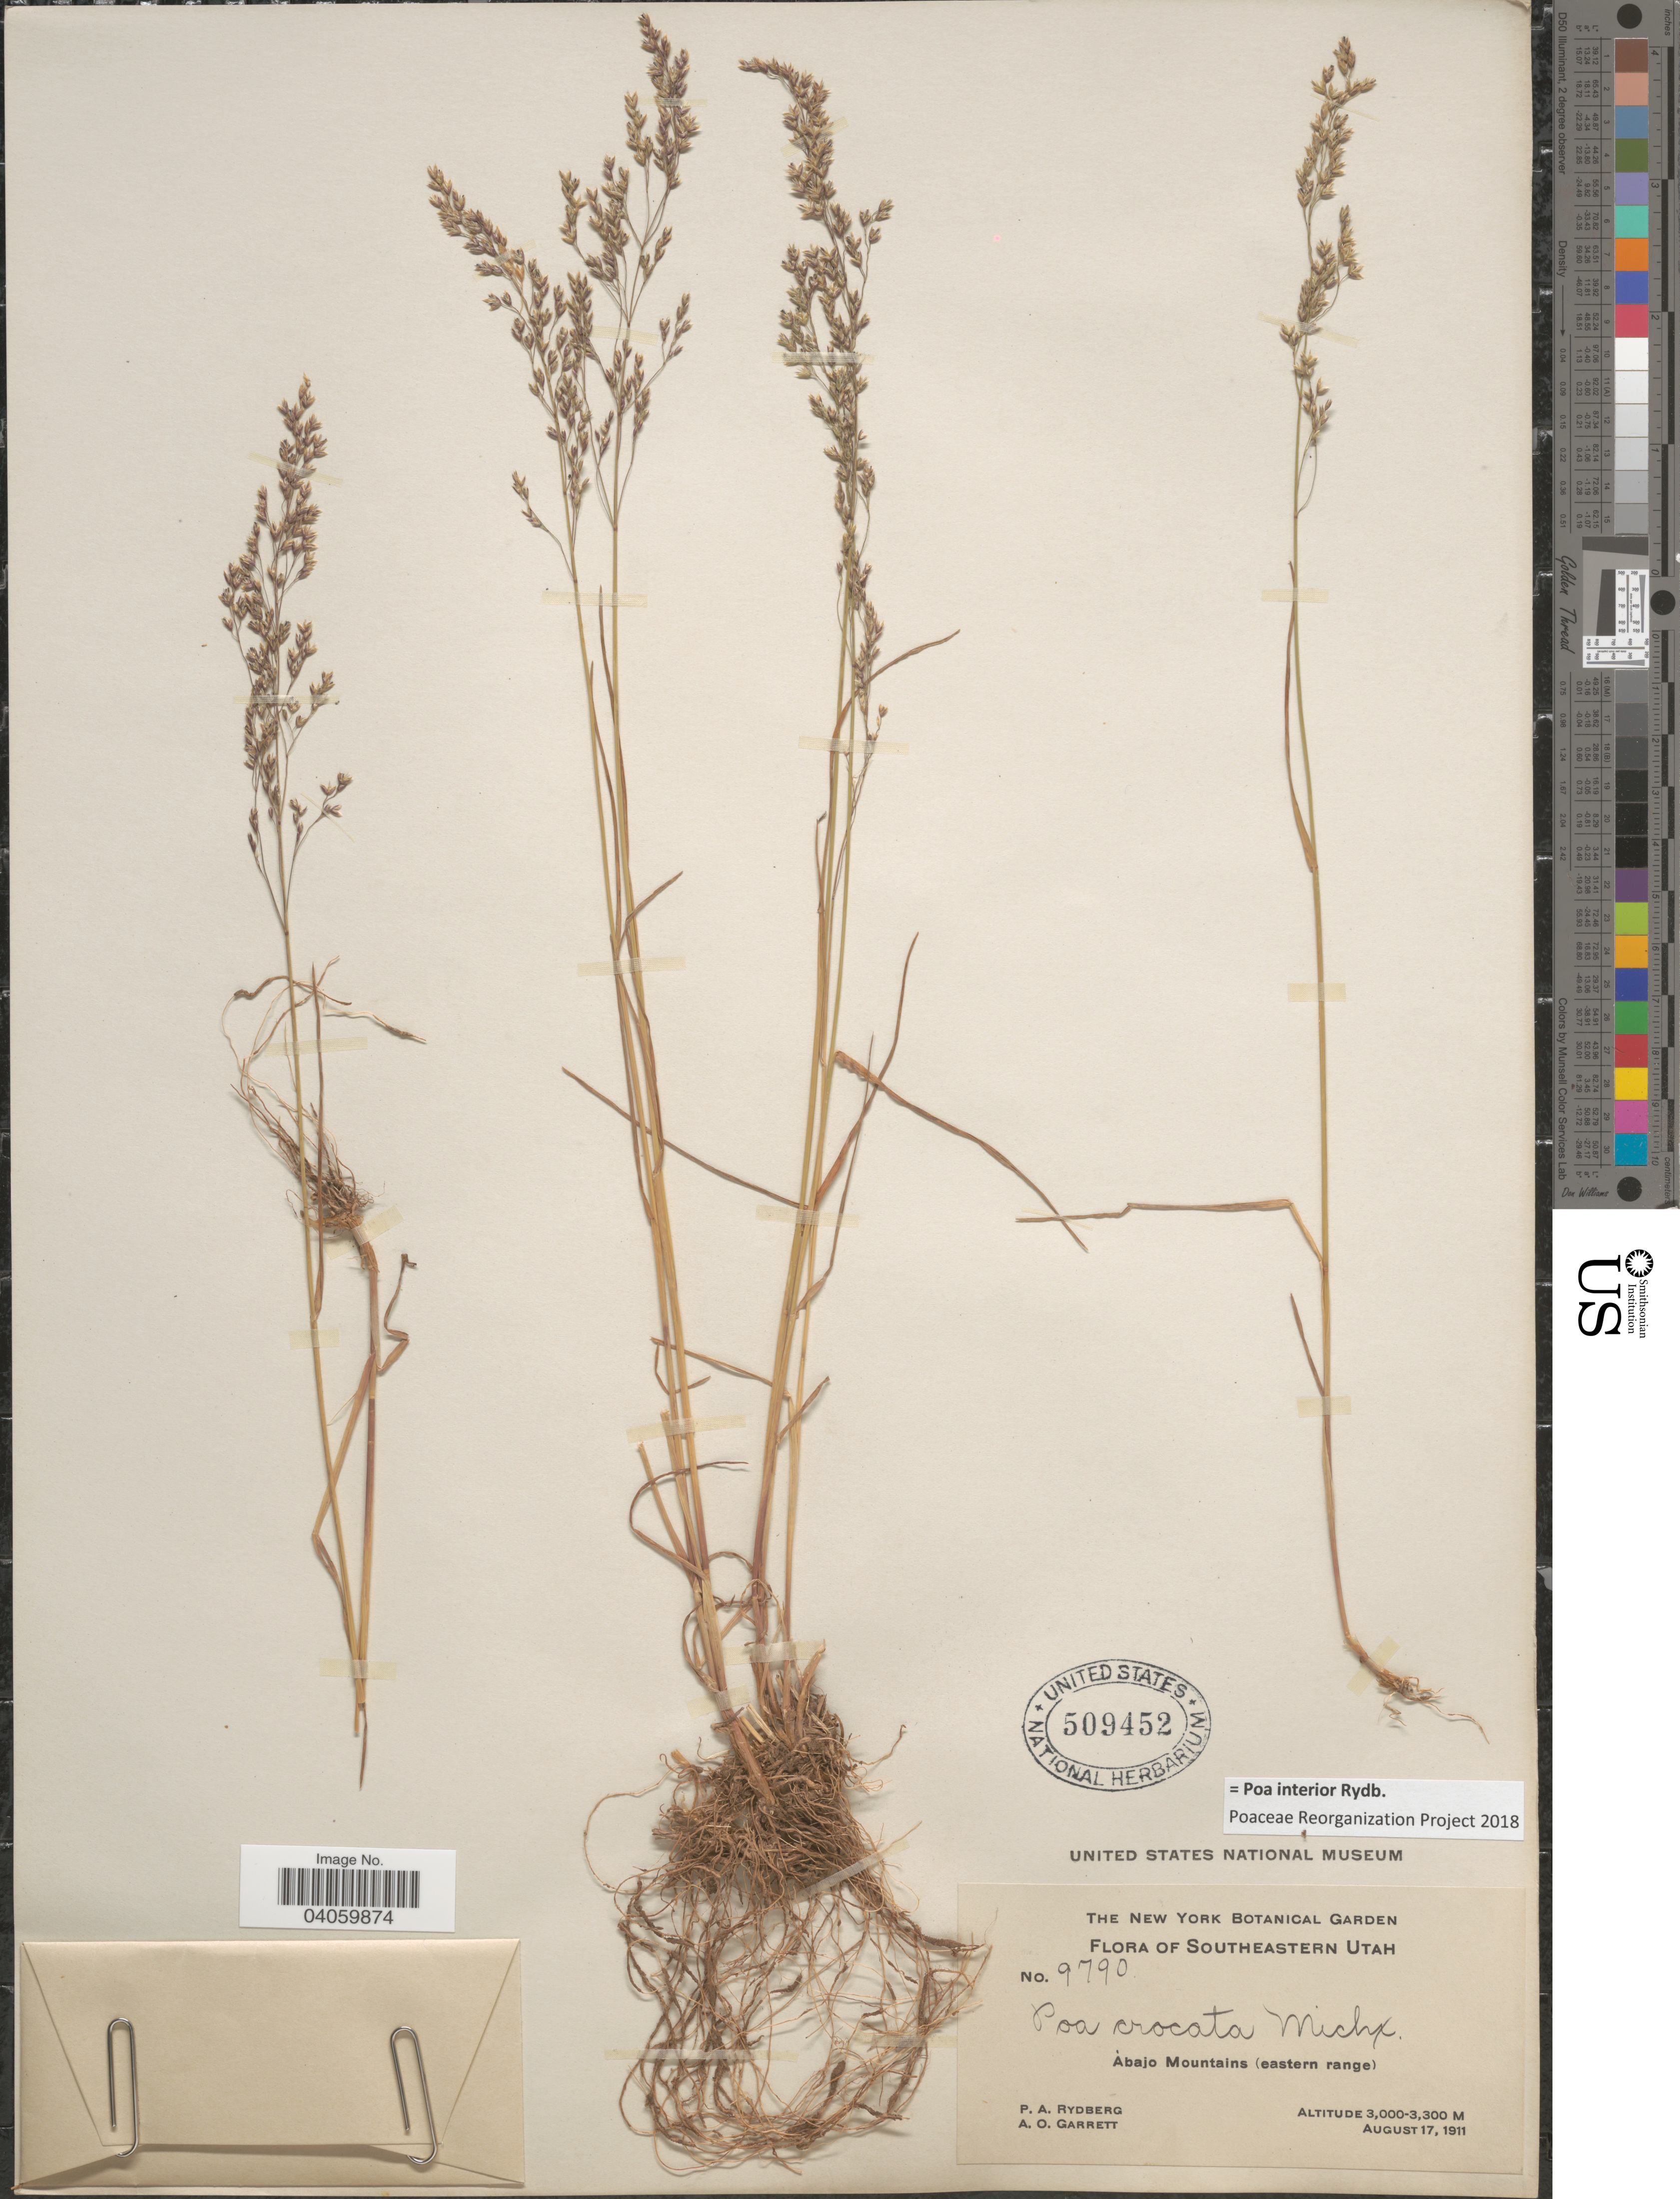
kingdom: Plantae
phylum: Tracheophyta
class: Liliopsida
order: Poales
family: Poaceae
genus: Poa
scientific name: Poa interior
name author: Rydb.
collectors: P. A. Rydberg & A. O. Garrett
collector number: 9790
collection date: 1911-08-17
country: United States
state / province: Utah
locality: Southeastern Utah. Abajo Mountains (eastern range).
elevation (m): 3000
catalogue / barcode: US 509452